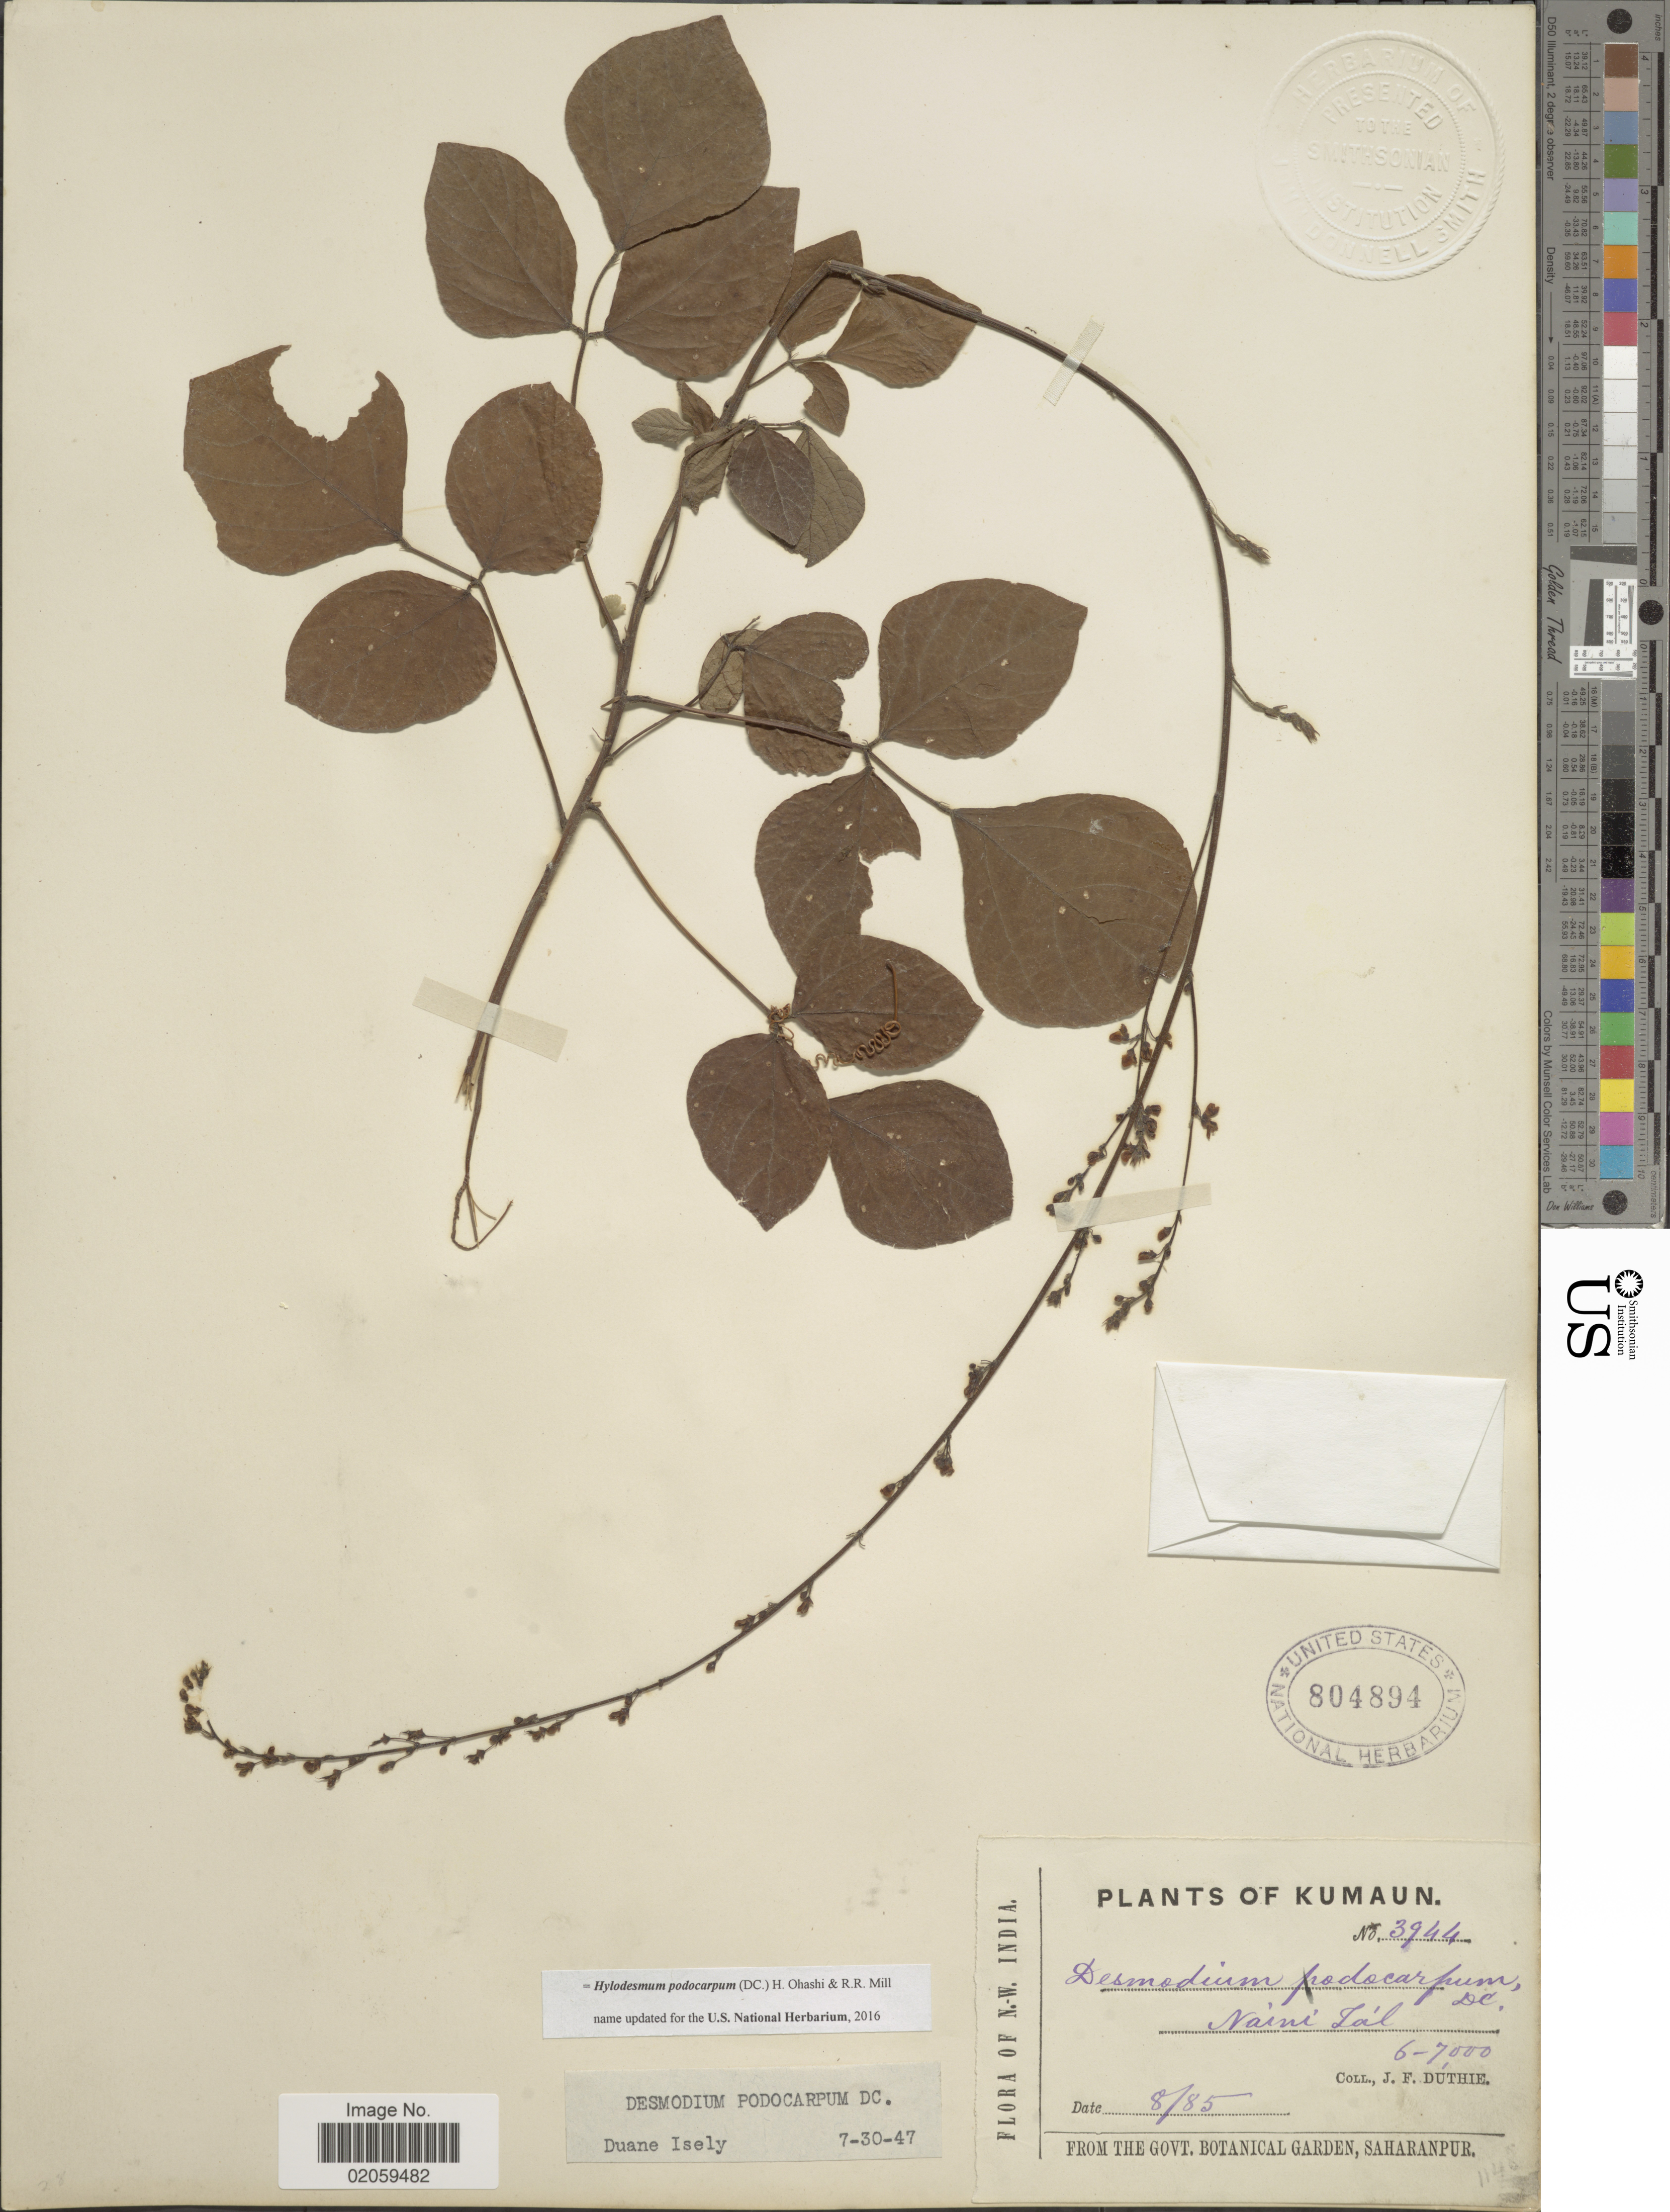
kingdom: Plantae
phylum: Tracheophyta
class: Magnoliopsida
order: Fabales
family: Fabaceae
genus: Hylodesmum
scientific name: Hylodesmum podocarpum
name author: (DC.) H. Ohashi & R.R. Mill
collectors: J. F. Duthie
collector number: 3944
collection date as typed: Transcribed d/m/y: /8/85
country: India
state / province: Uttarakhand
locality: Kumaun, Naini Tal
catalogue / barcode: US 804894